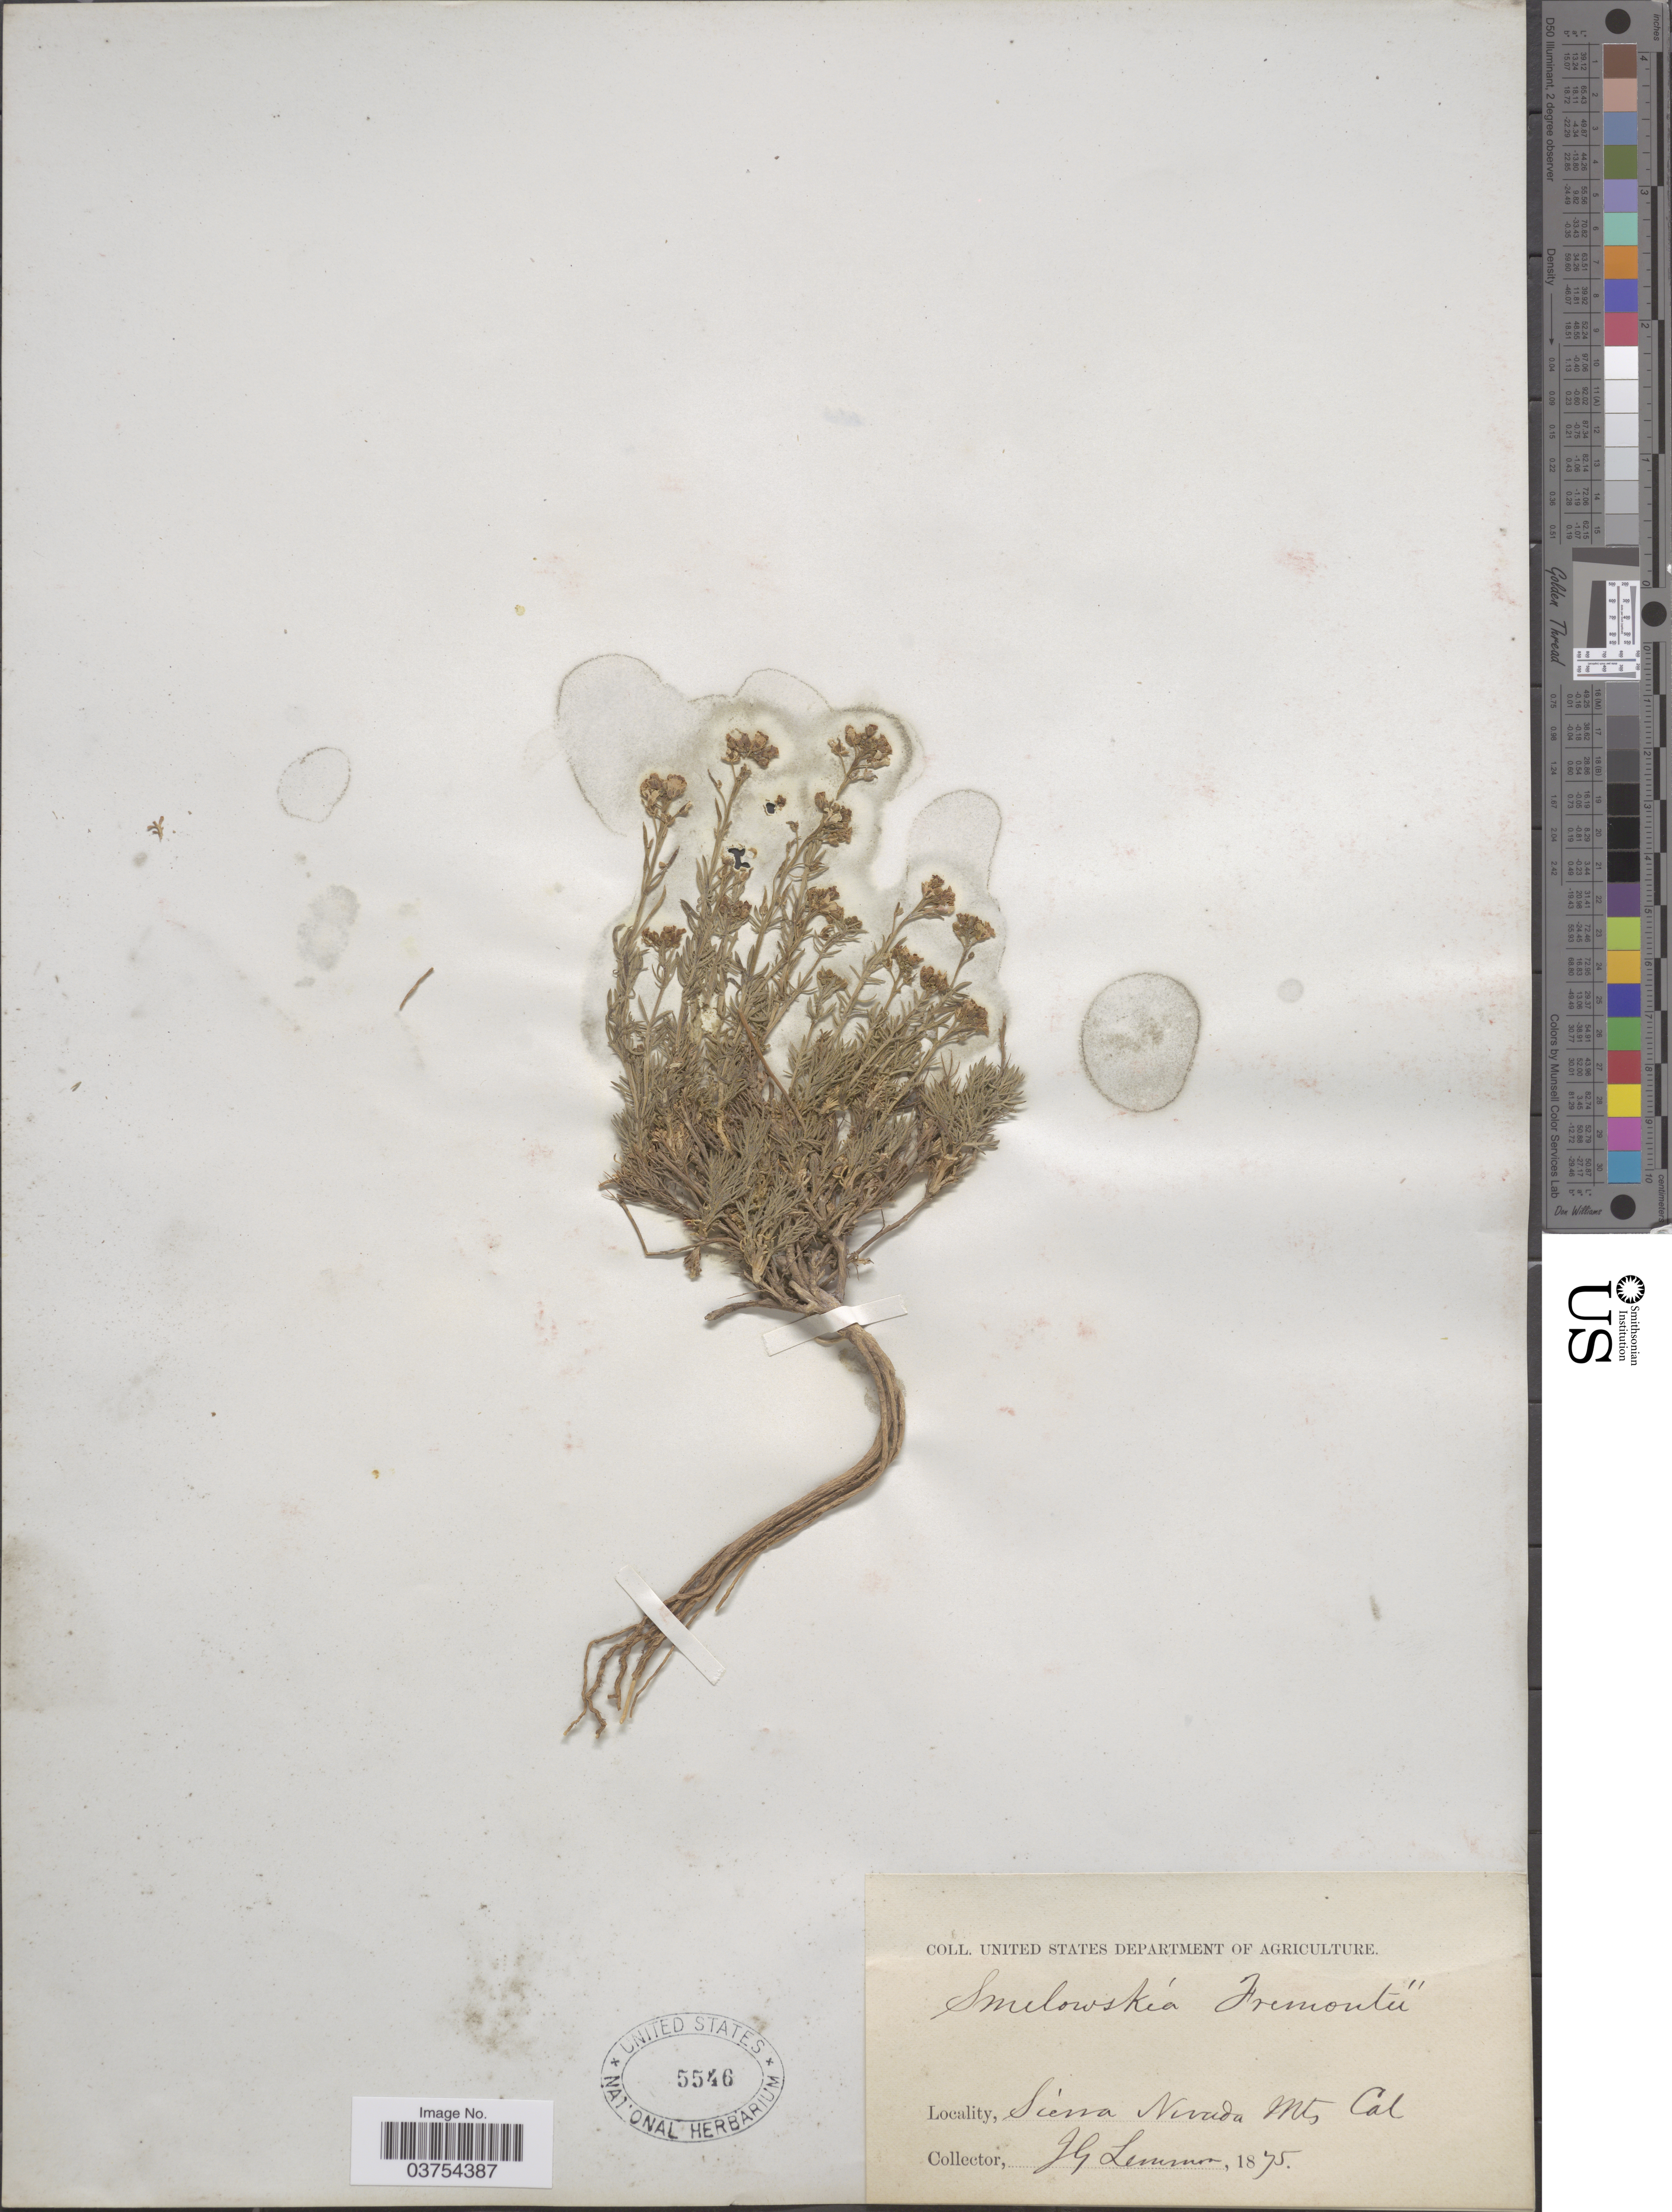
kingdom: Plantae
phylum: Tracheophyta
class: Magnoliopsida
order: Brassicales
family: Brassicaceae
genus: Smelowskia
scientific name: Smelowskia fremontii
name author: S. Watson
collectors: J. Lemmon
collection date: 1875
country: United States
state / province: California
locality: Sierra Nevada Mts.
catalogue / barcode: US 5546